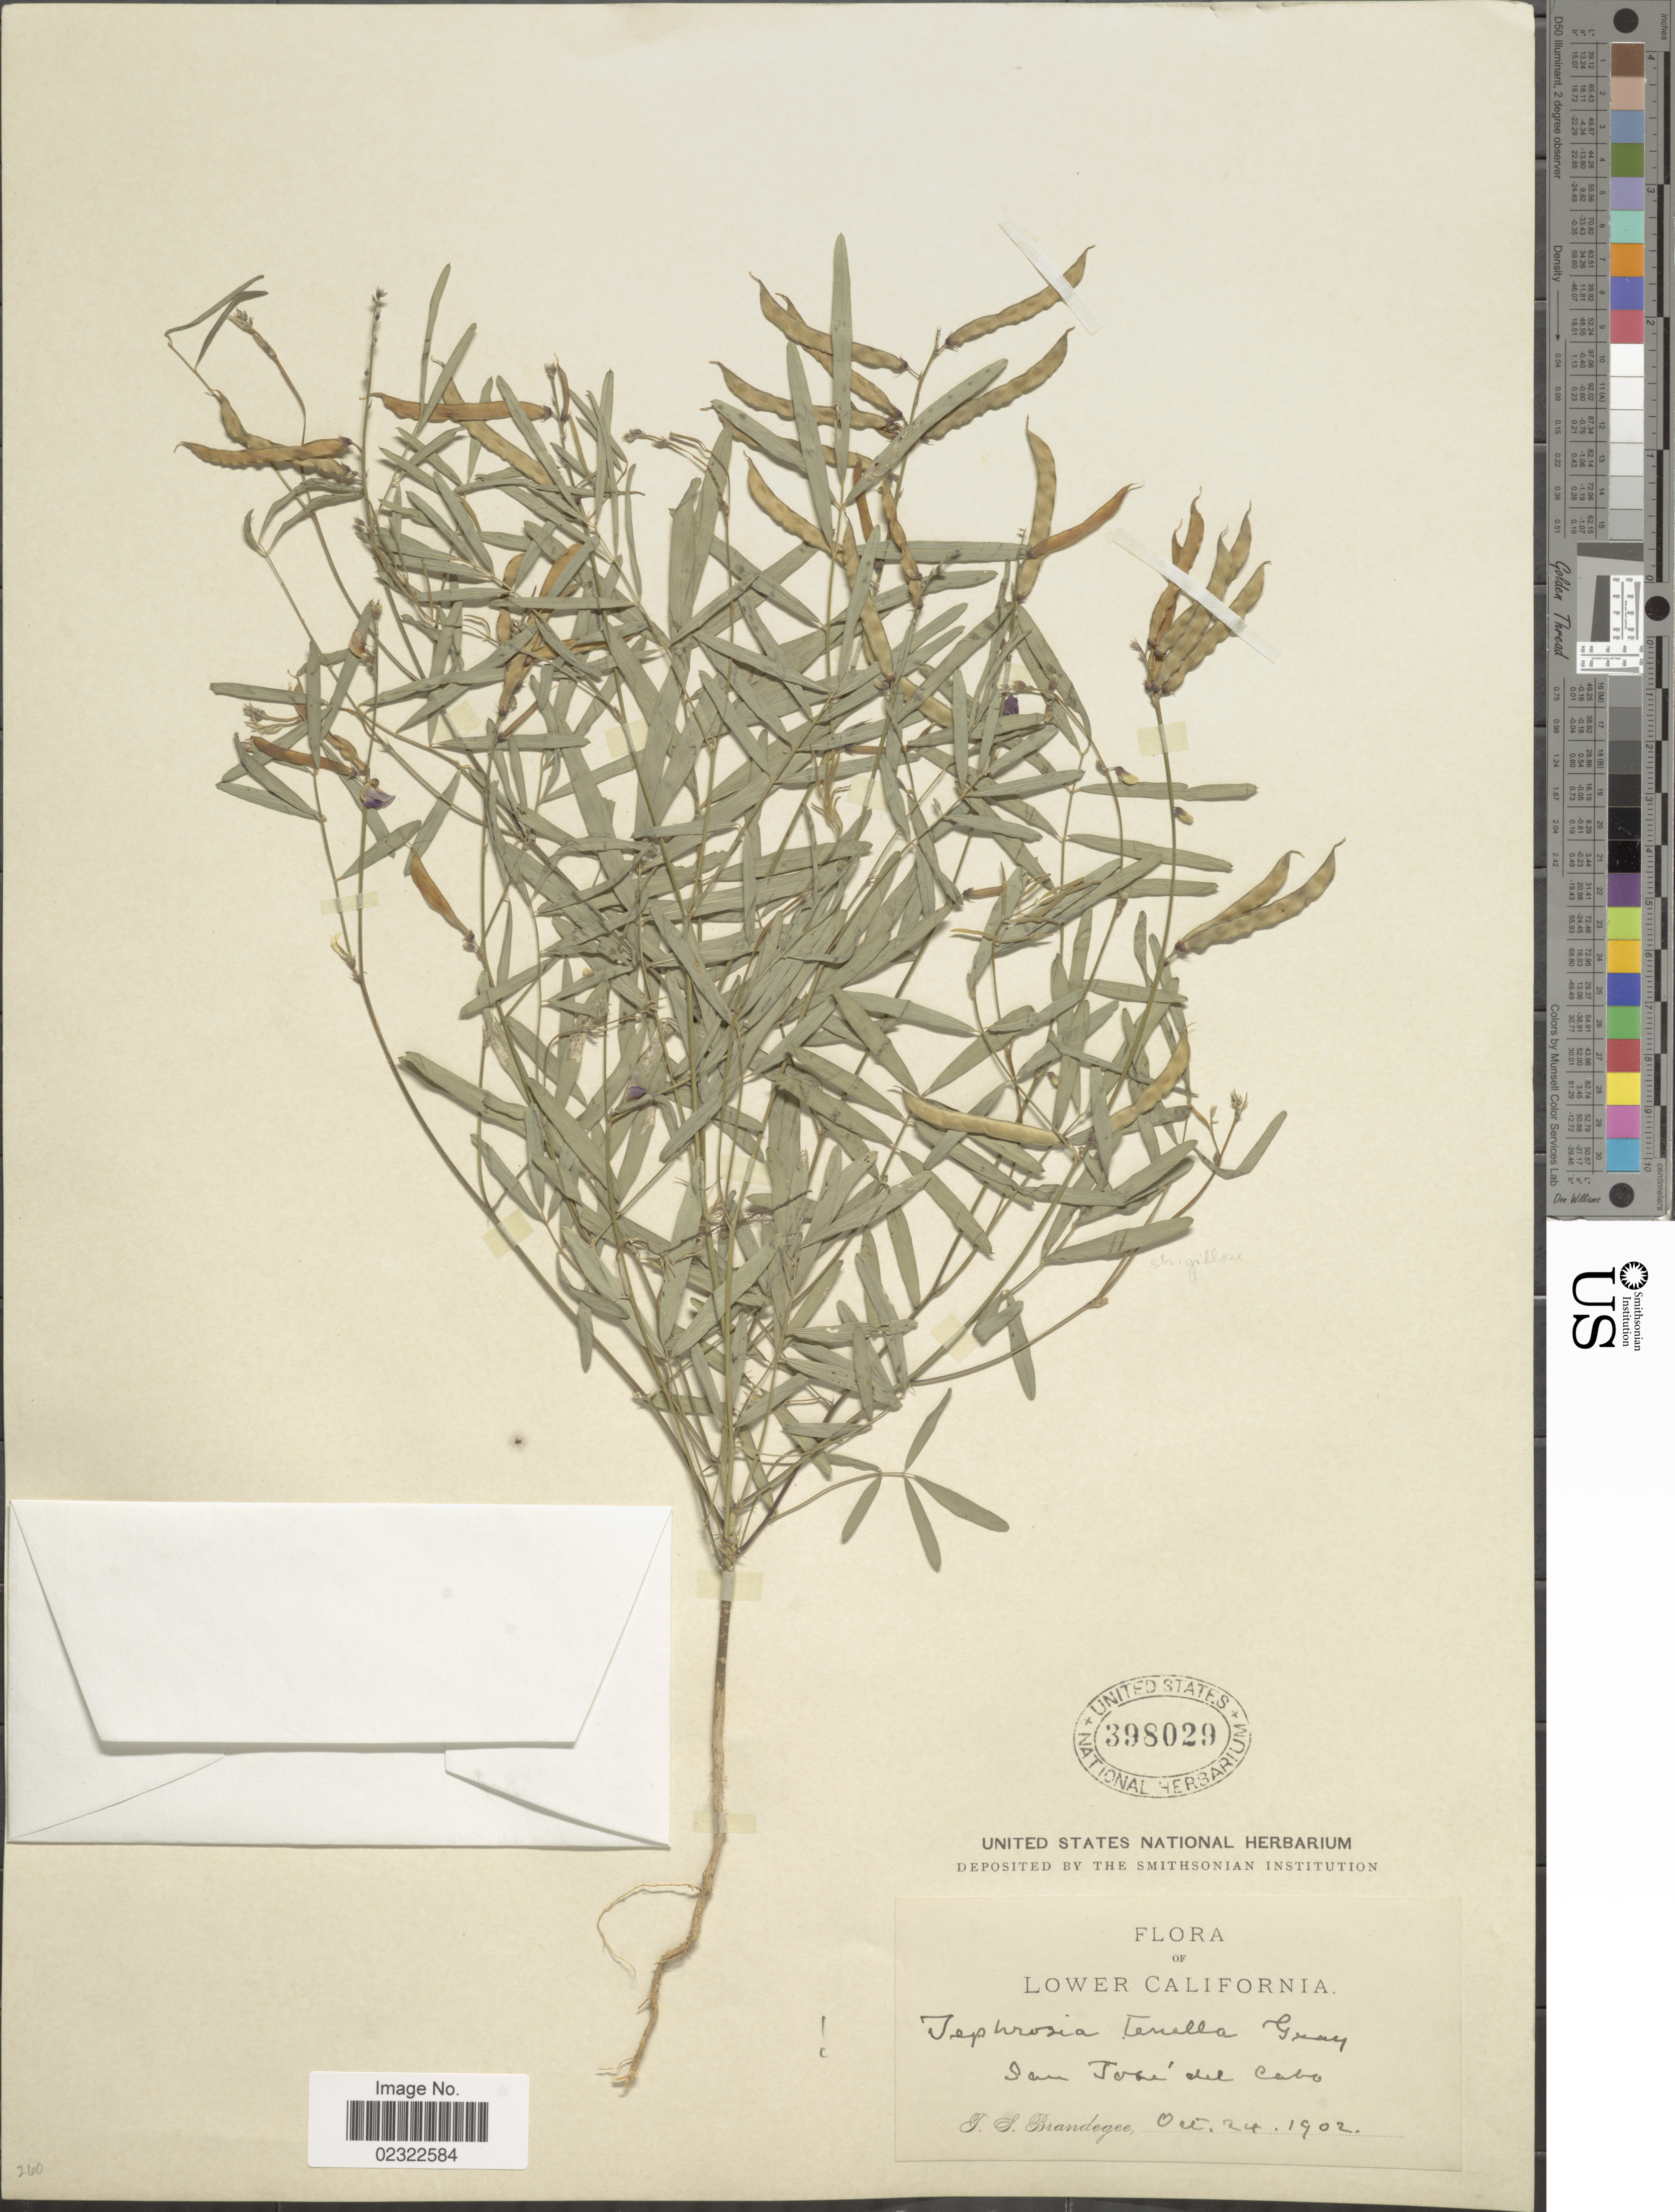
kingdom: Plantae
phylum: Tracheophyta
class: Magnoliopsida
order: Fabales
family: Fabaceae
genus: Tephrosia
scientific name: Tephrosia tenella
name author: A. Gray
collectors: T. S. Brandegee (herbarium)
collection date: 1902-10-24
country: Mexico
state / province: Baja California Sur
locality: Lower California. San José del Cabo.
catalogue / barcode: US 398029